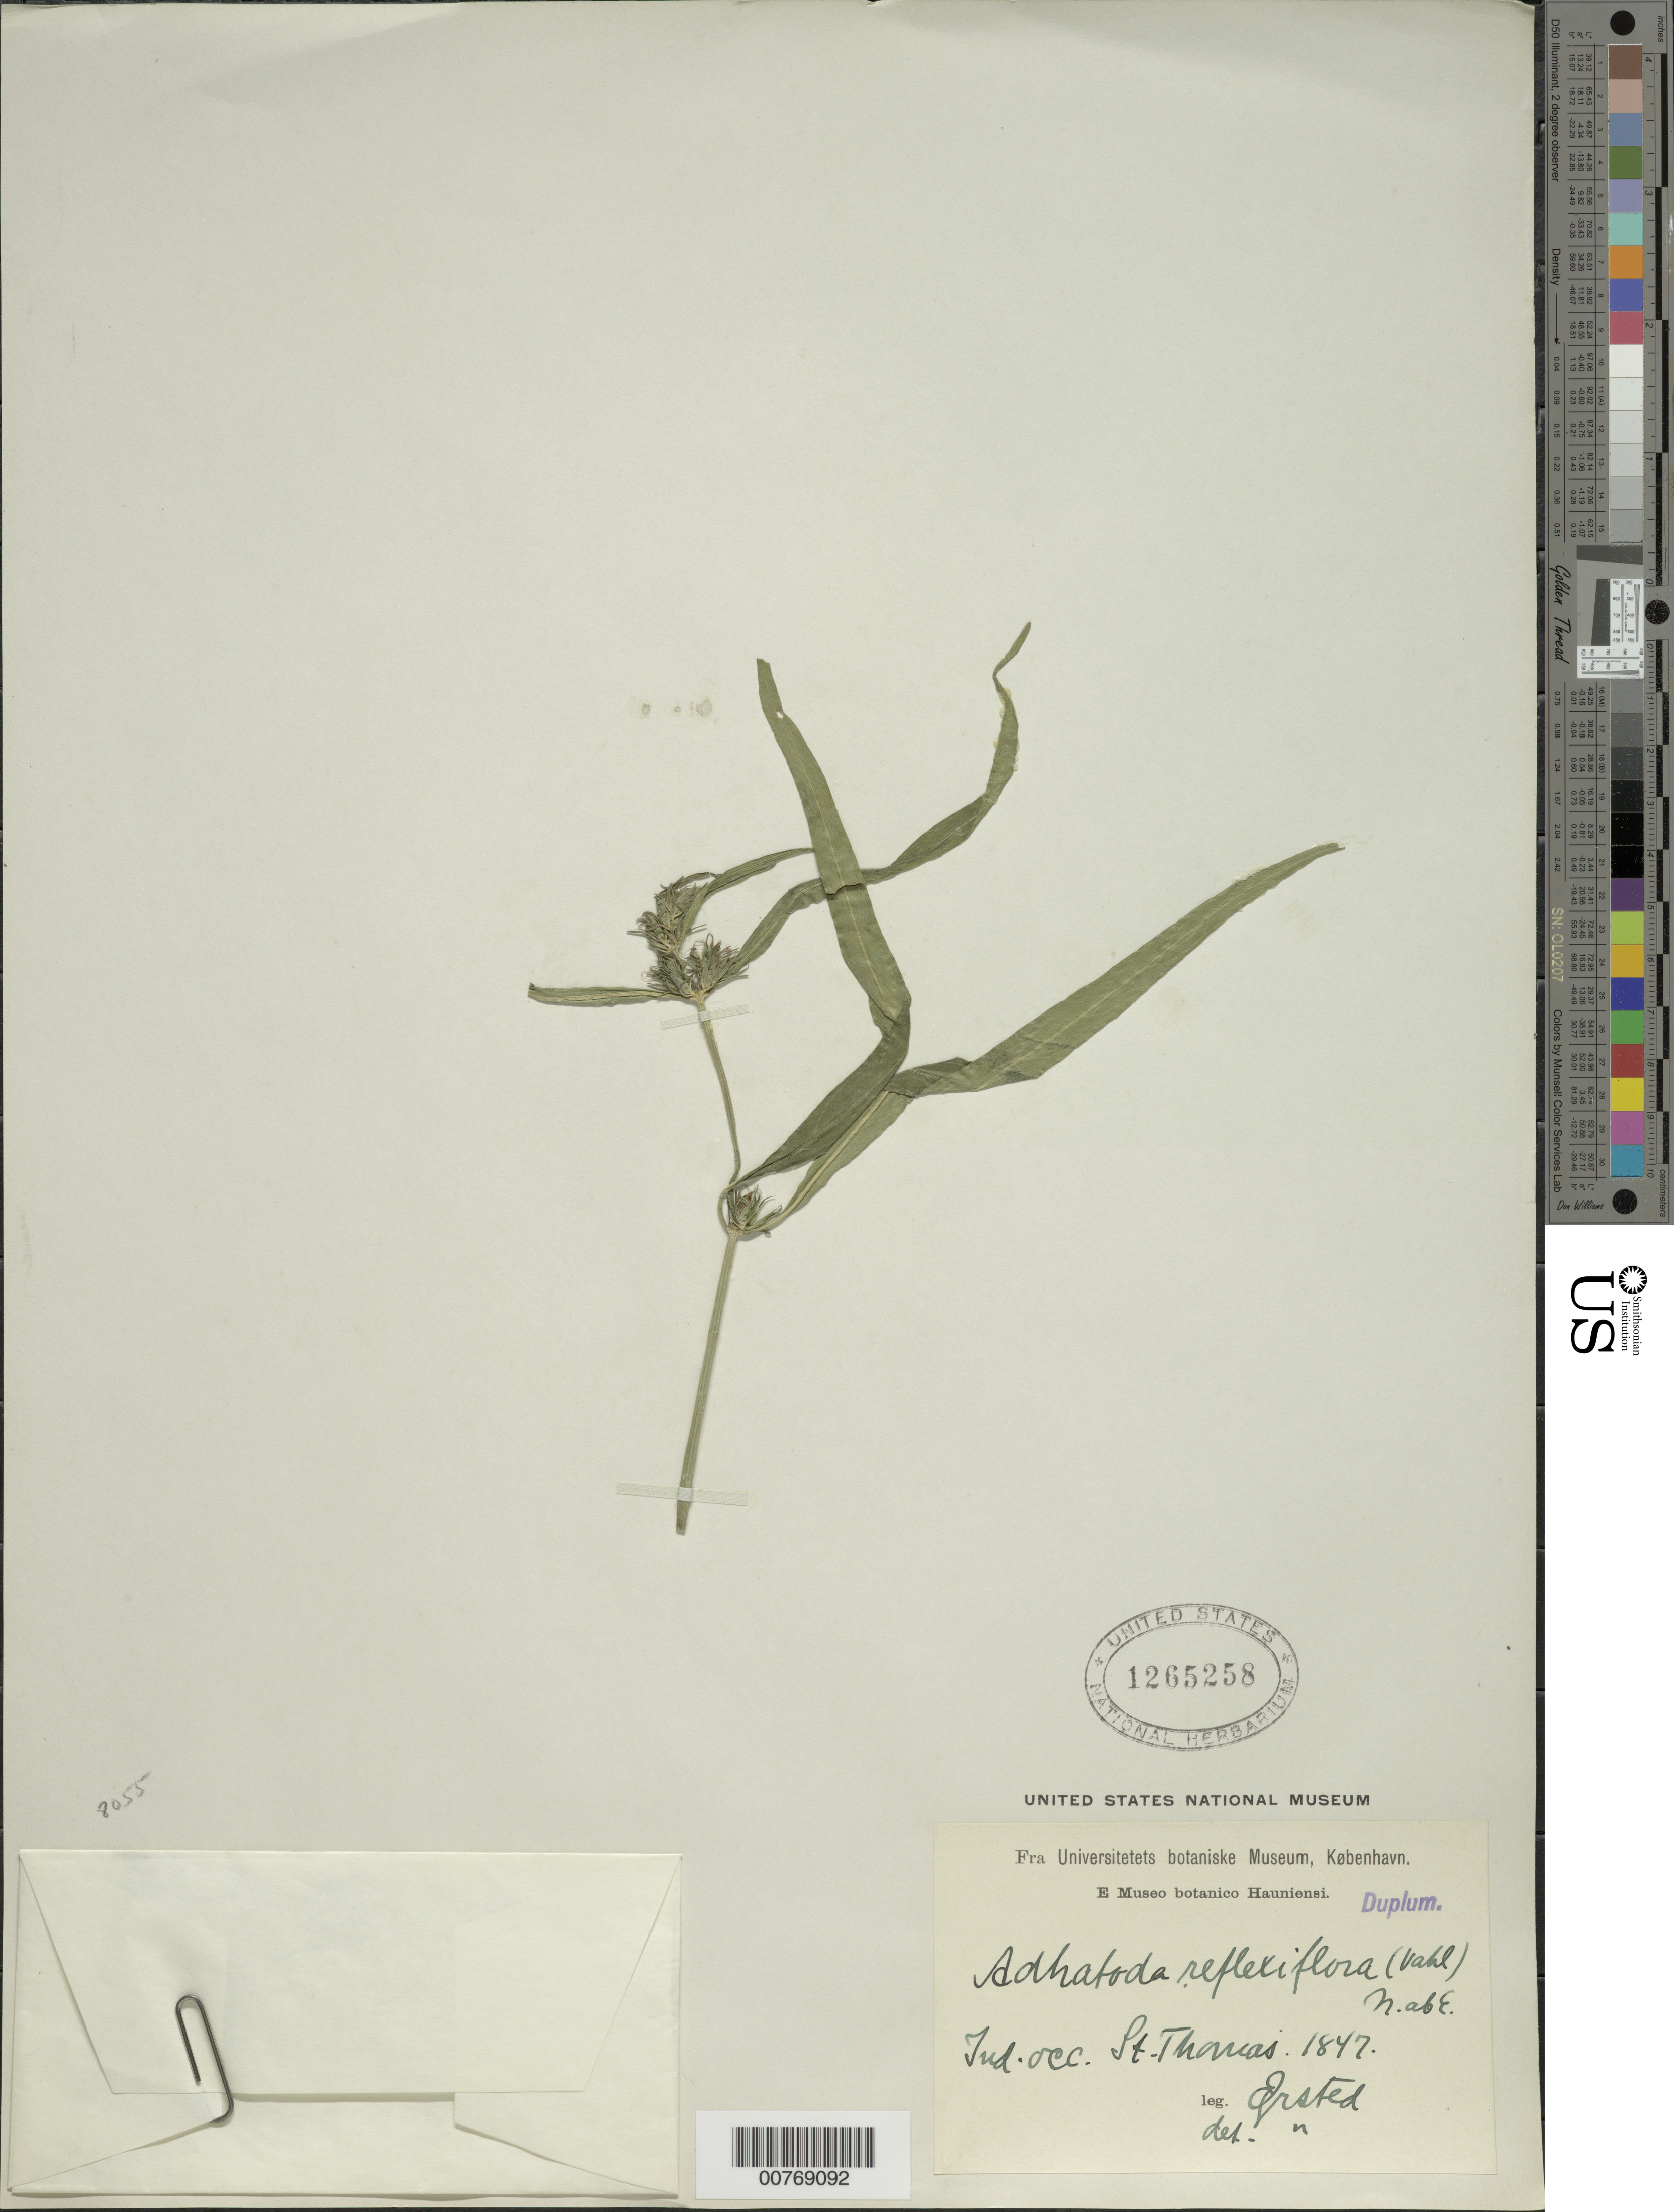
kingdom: Plantae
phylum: Tracheophyta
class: Magnoliopsida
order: Lamiales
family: Acanthaceae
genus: Justicia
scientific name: Justicia periplocifolia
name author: Jacq.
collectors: A. S. Oersted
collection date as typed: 1847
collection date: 1847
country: U.S. Virgin Islands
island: St. Thomas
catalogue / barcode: US 1265258